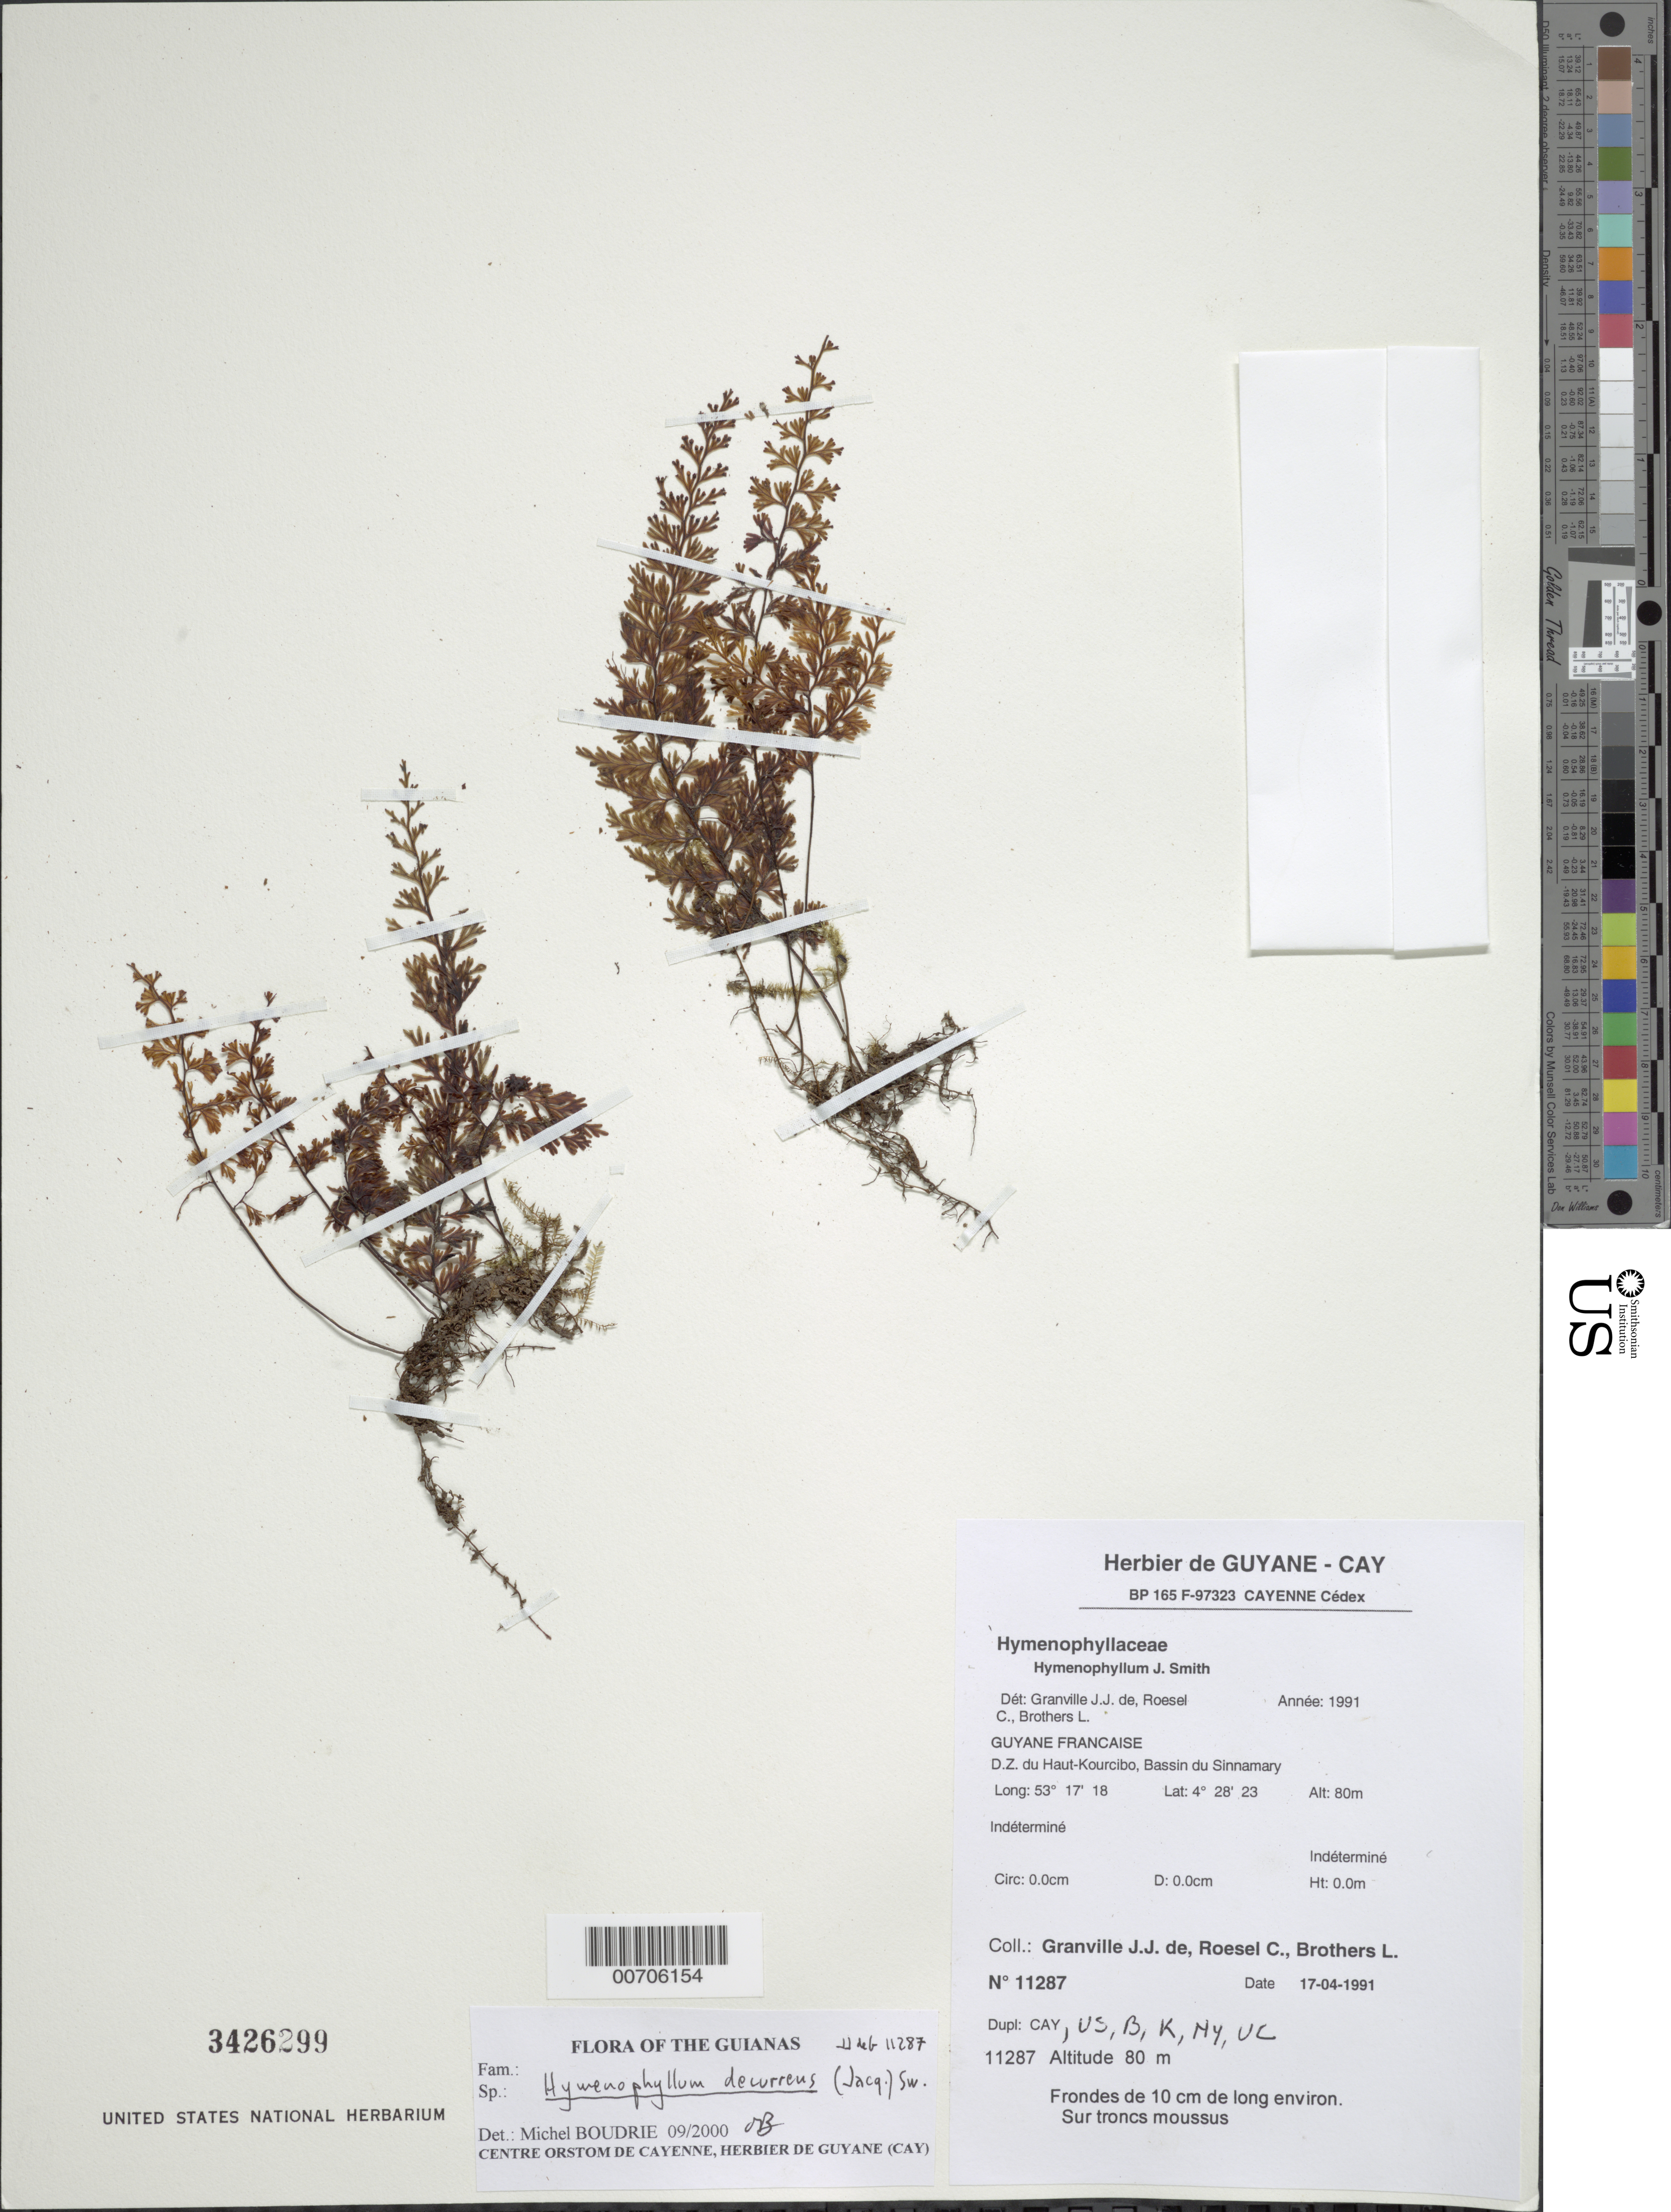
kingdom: Plantae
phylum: Tracheophyta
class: Polypodiopsida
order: Hymenophyllales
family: Hymenophyllaceae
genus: Hymenophyllum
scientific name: Hymenophyllum decurrens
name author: (Jacq.) Sw.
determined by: Boudrie, M.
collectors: J.-J. de Granville, C. S. Roesel & L. Brothers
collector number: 11287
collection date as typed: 17-Apr-91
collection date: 1991-04-17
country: French Guiana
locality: D.Z. du Haut-Kourcibo, Bassin du Sinnamary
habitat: Sur troncs moussus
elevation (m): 80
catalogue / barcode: US 3426299